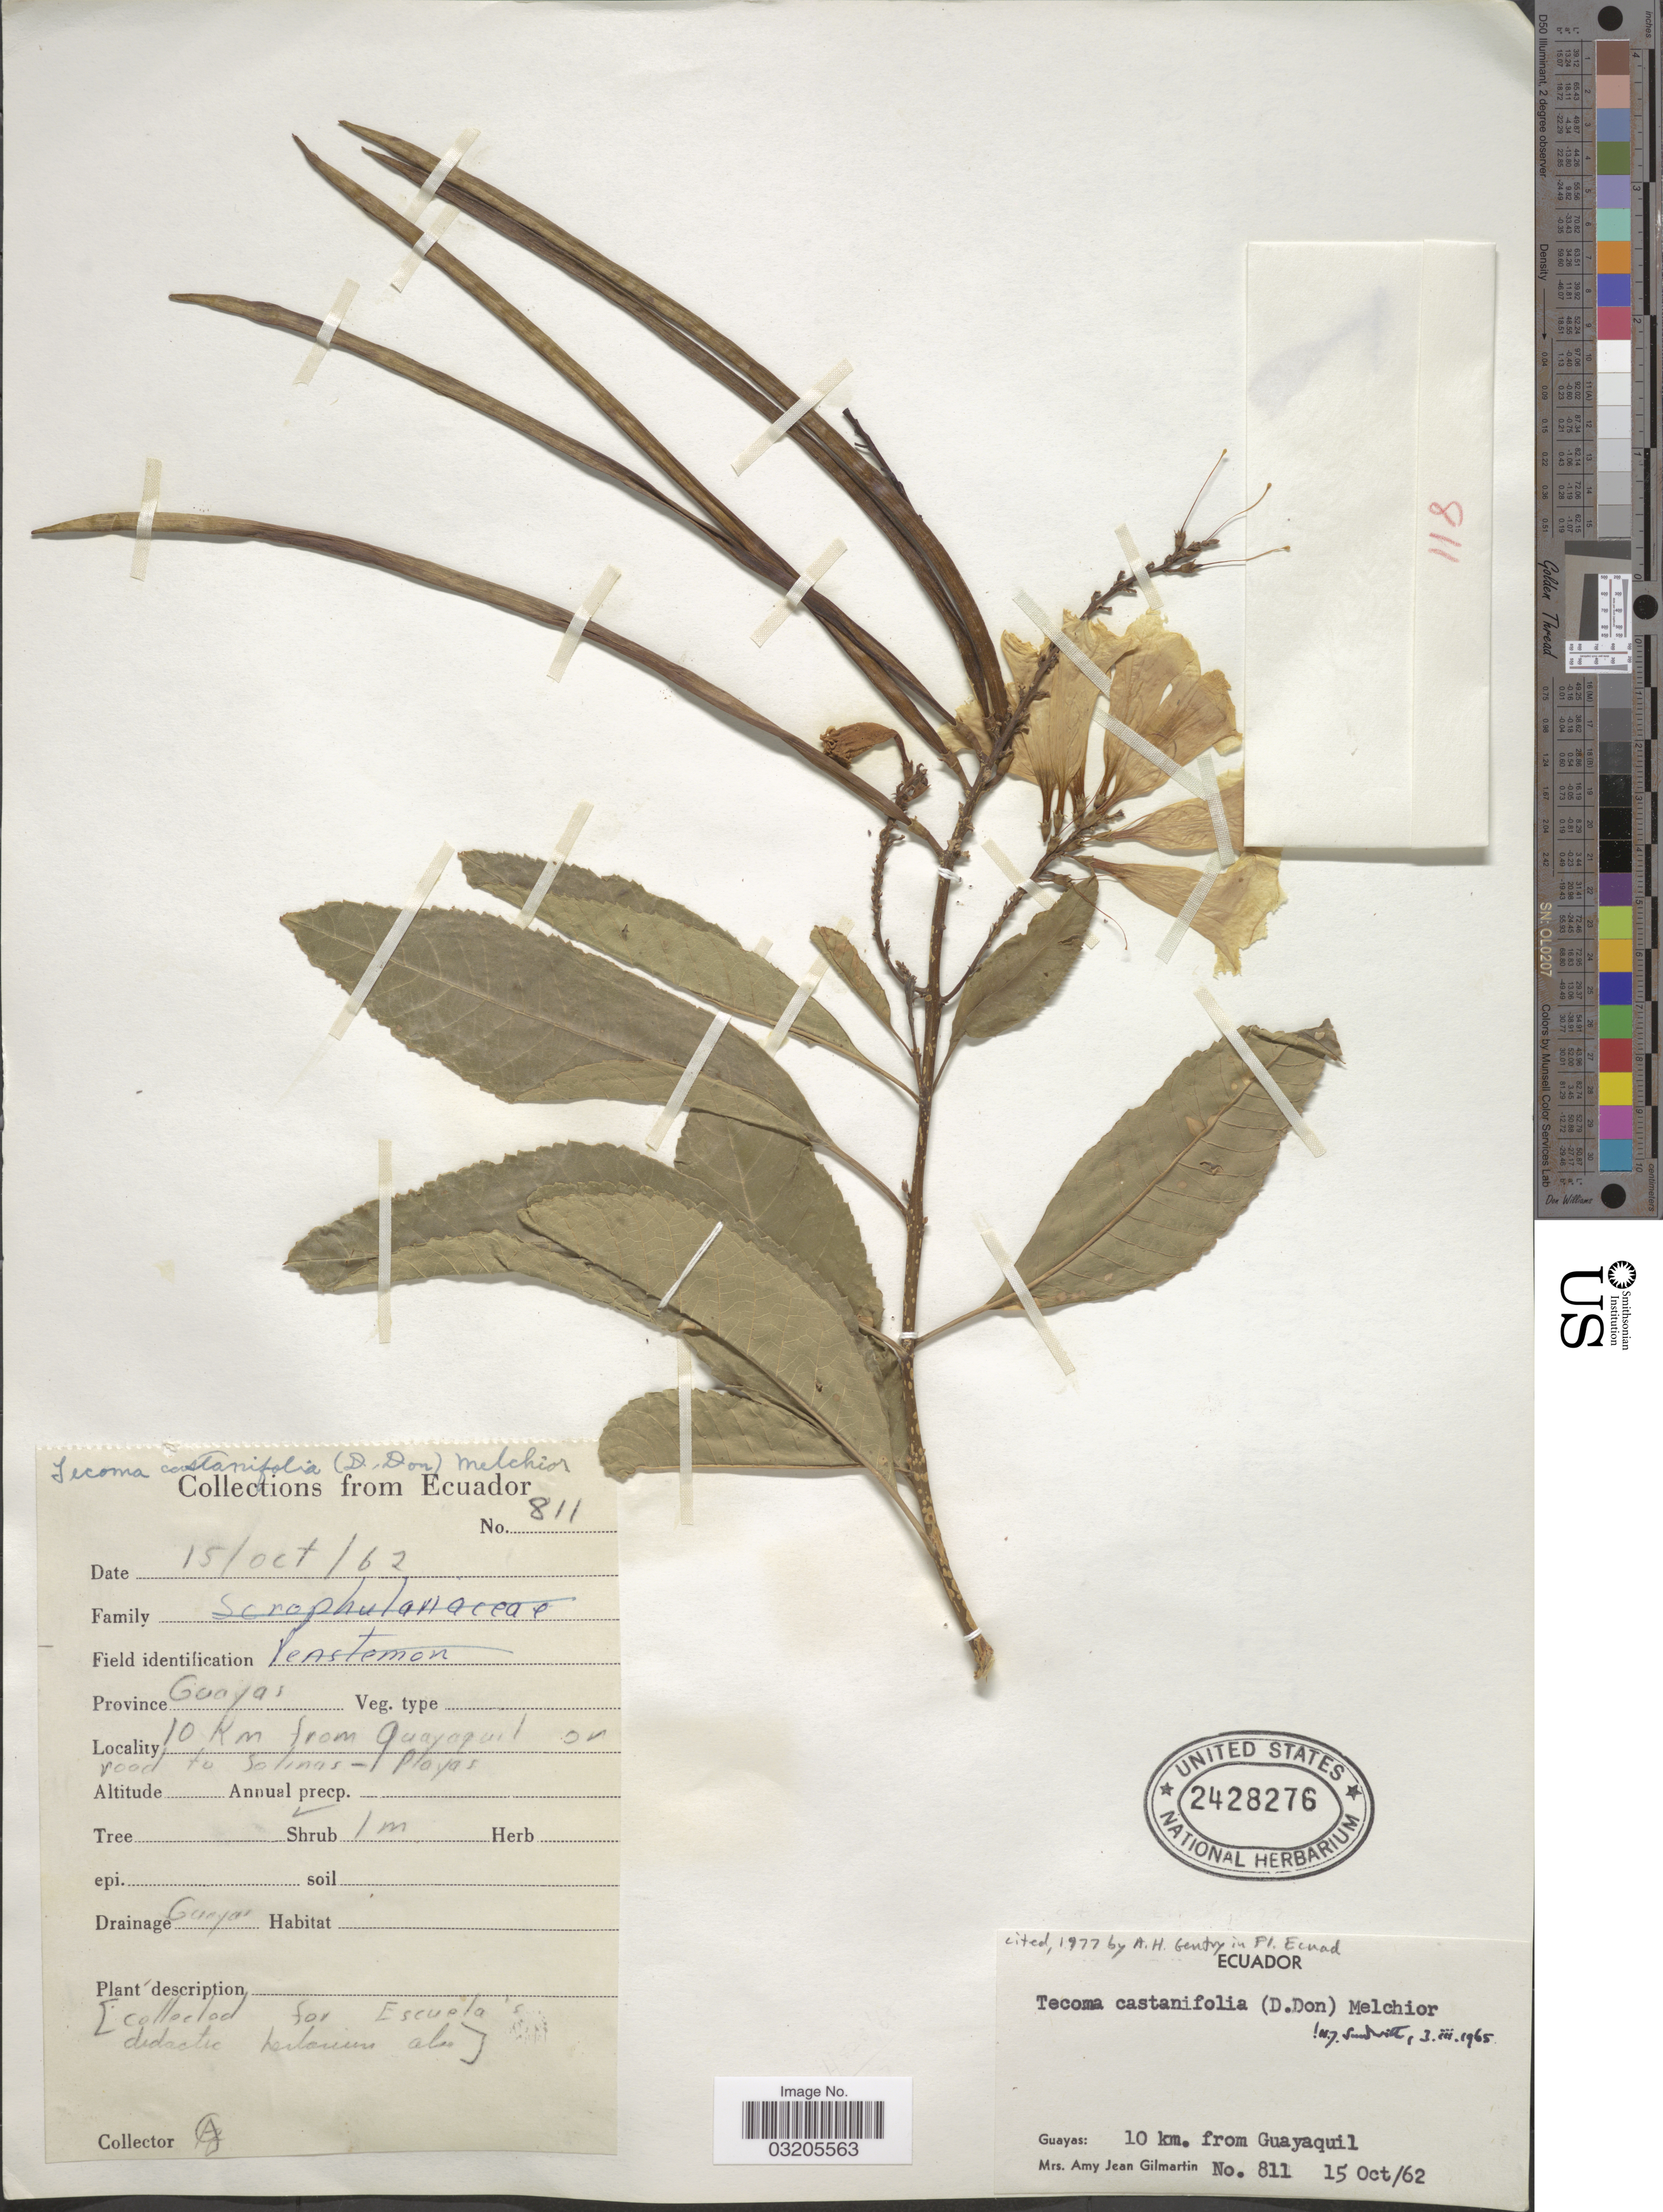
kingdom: Plantae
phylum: Tracheophyta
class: Magnoliopsida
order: Lamiales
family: Bignoniaceae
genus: Tecoma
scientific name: Tecoma castanifolia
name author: (D. Don) Melch.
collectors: A. J. Gilmartin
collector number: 811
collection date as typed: Transcribed d/m/y: 15/10/62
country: Ecuador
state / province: Guayas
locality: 10 km. from Guayaquil on road to Salinas - Playas.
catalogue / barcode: US 2428276